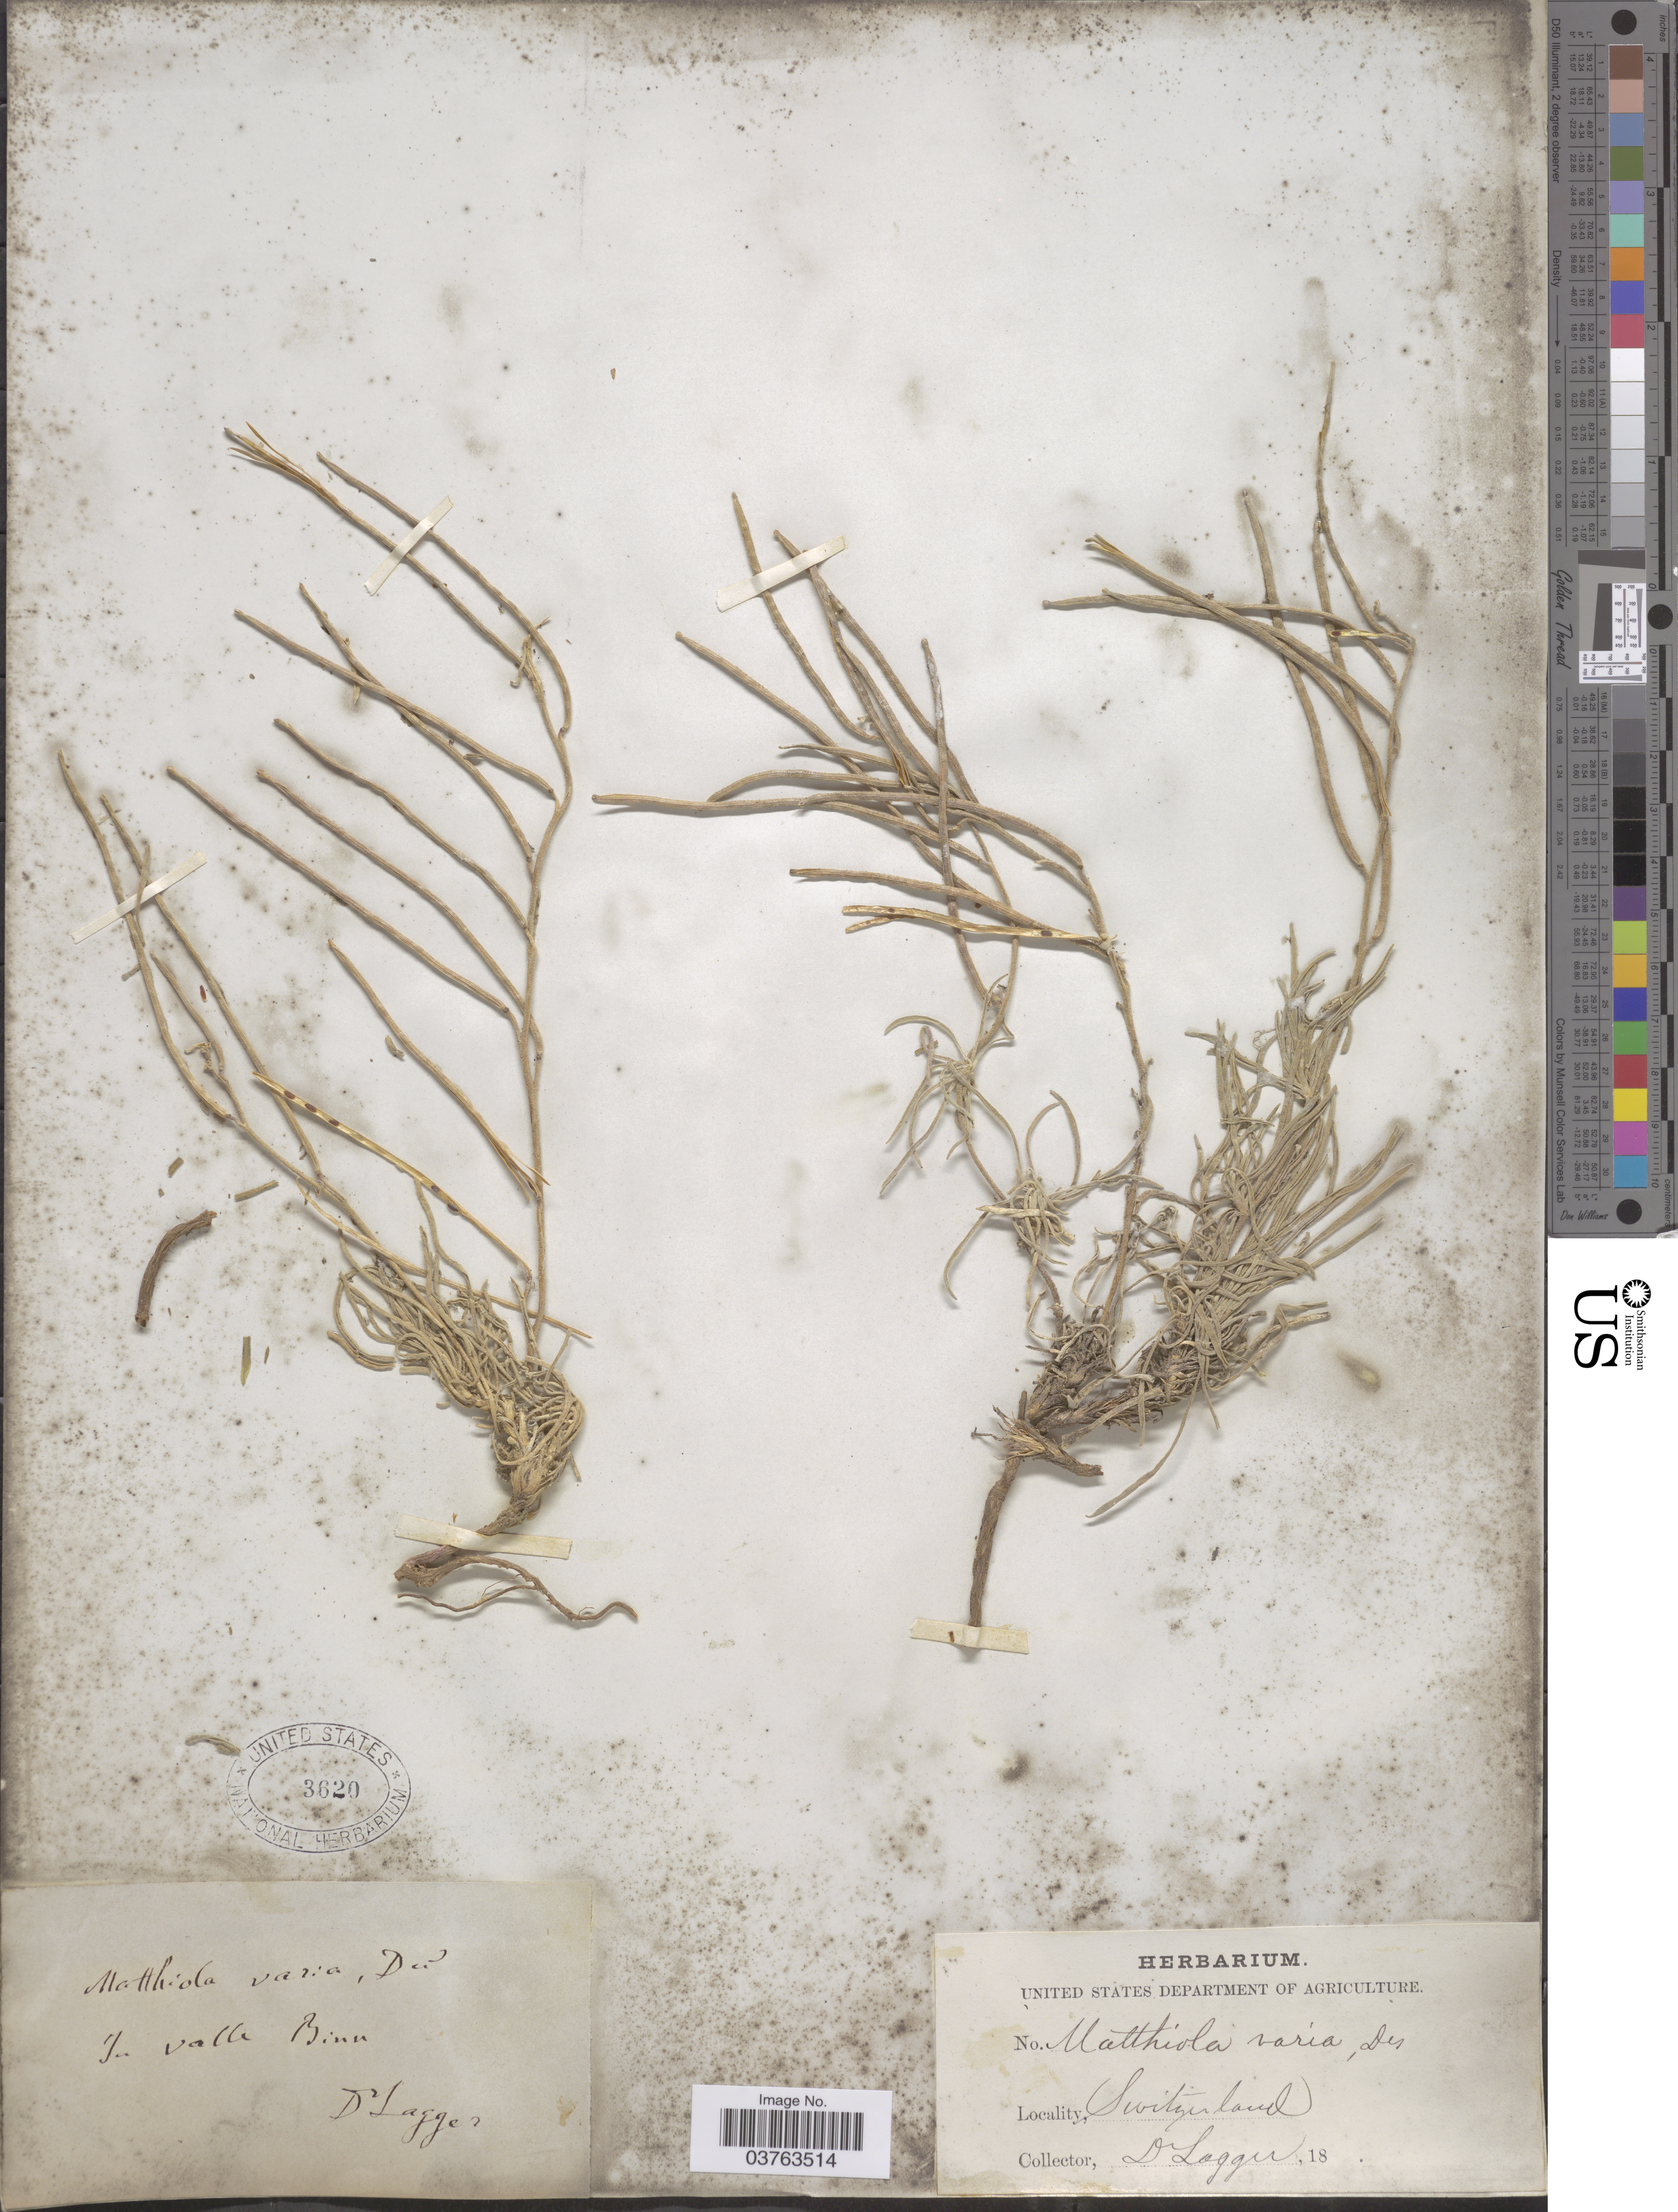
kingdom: Plantae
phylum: Tracheophyta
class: Magnoliopsida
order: Brassicales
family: Brassicaceae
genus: Matthiola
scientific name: Matthiola varia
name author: DC.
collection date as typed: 18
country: Switzerland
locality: In valle Binn.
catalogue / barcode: US 3620